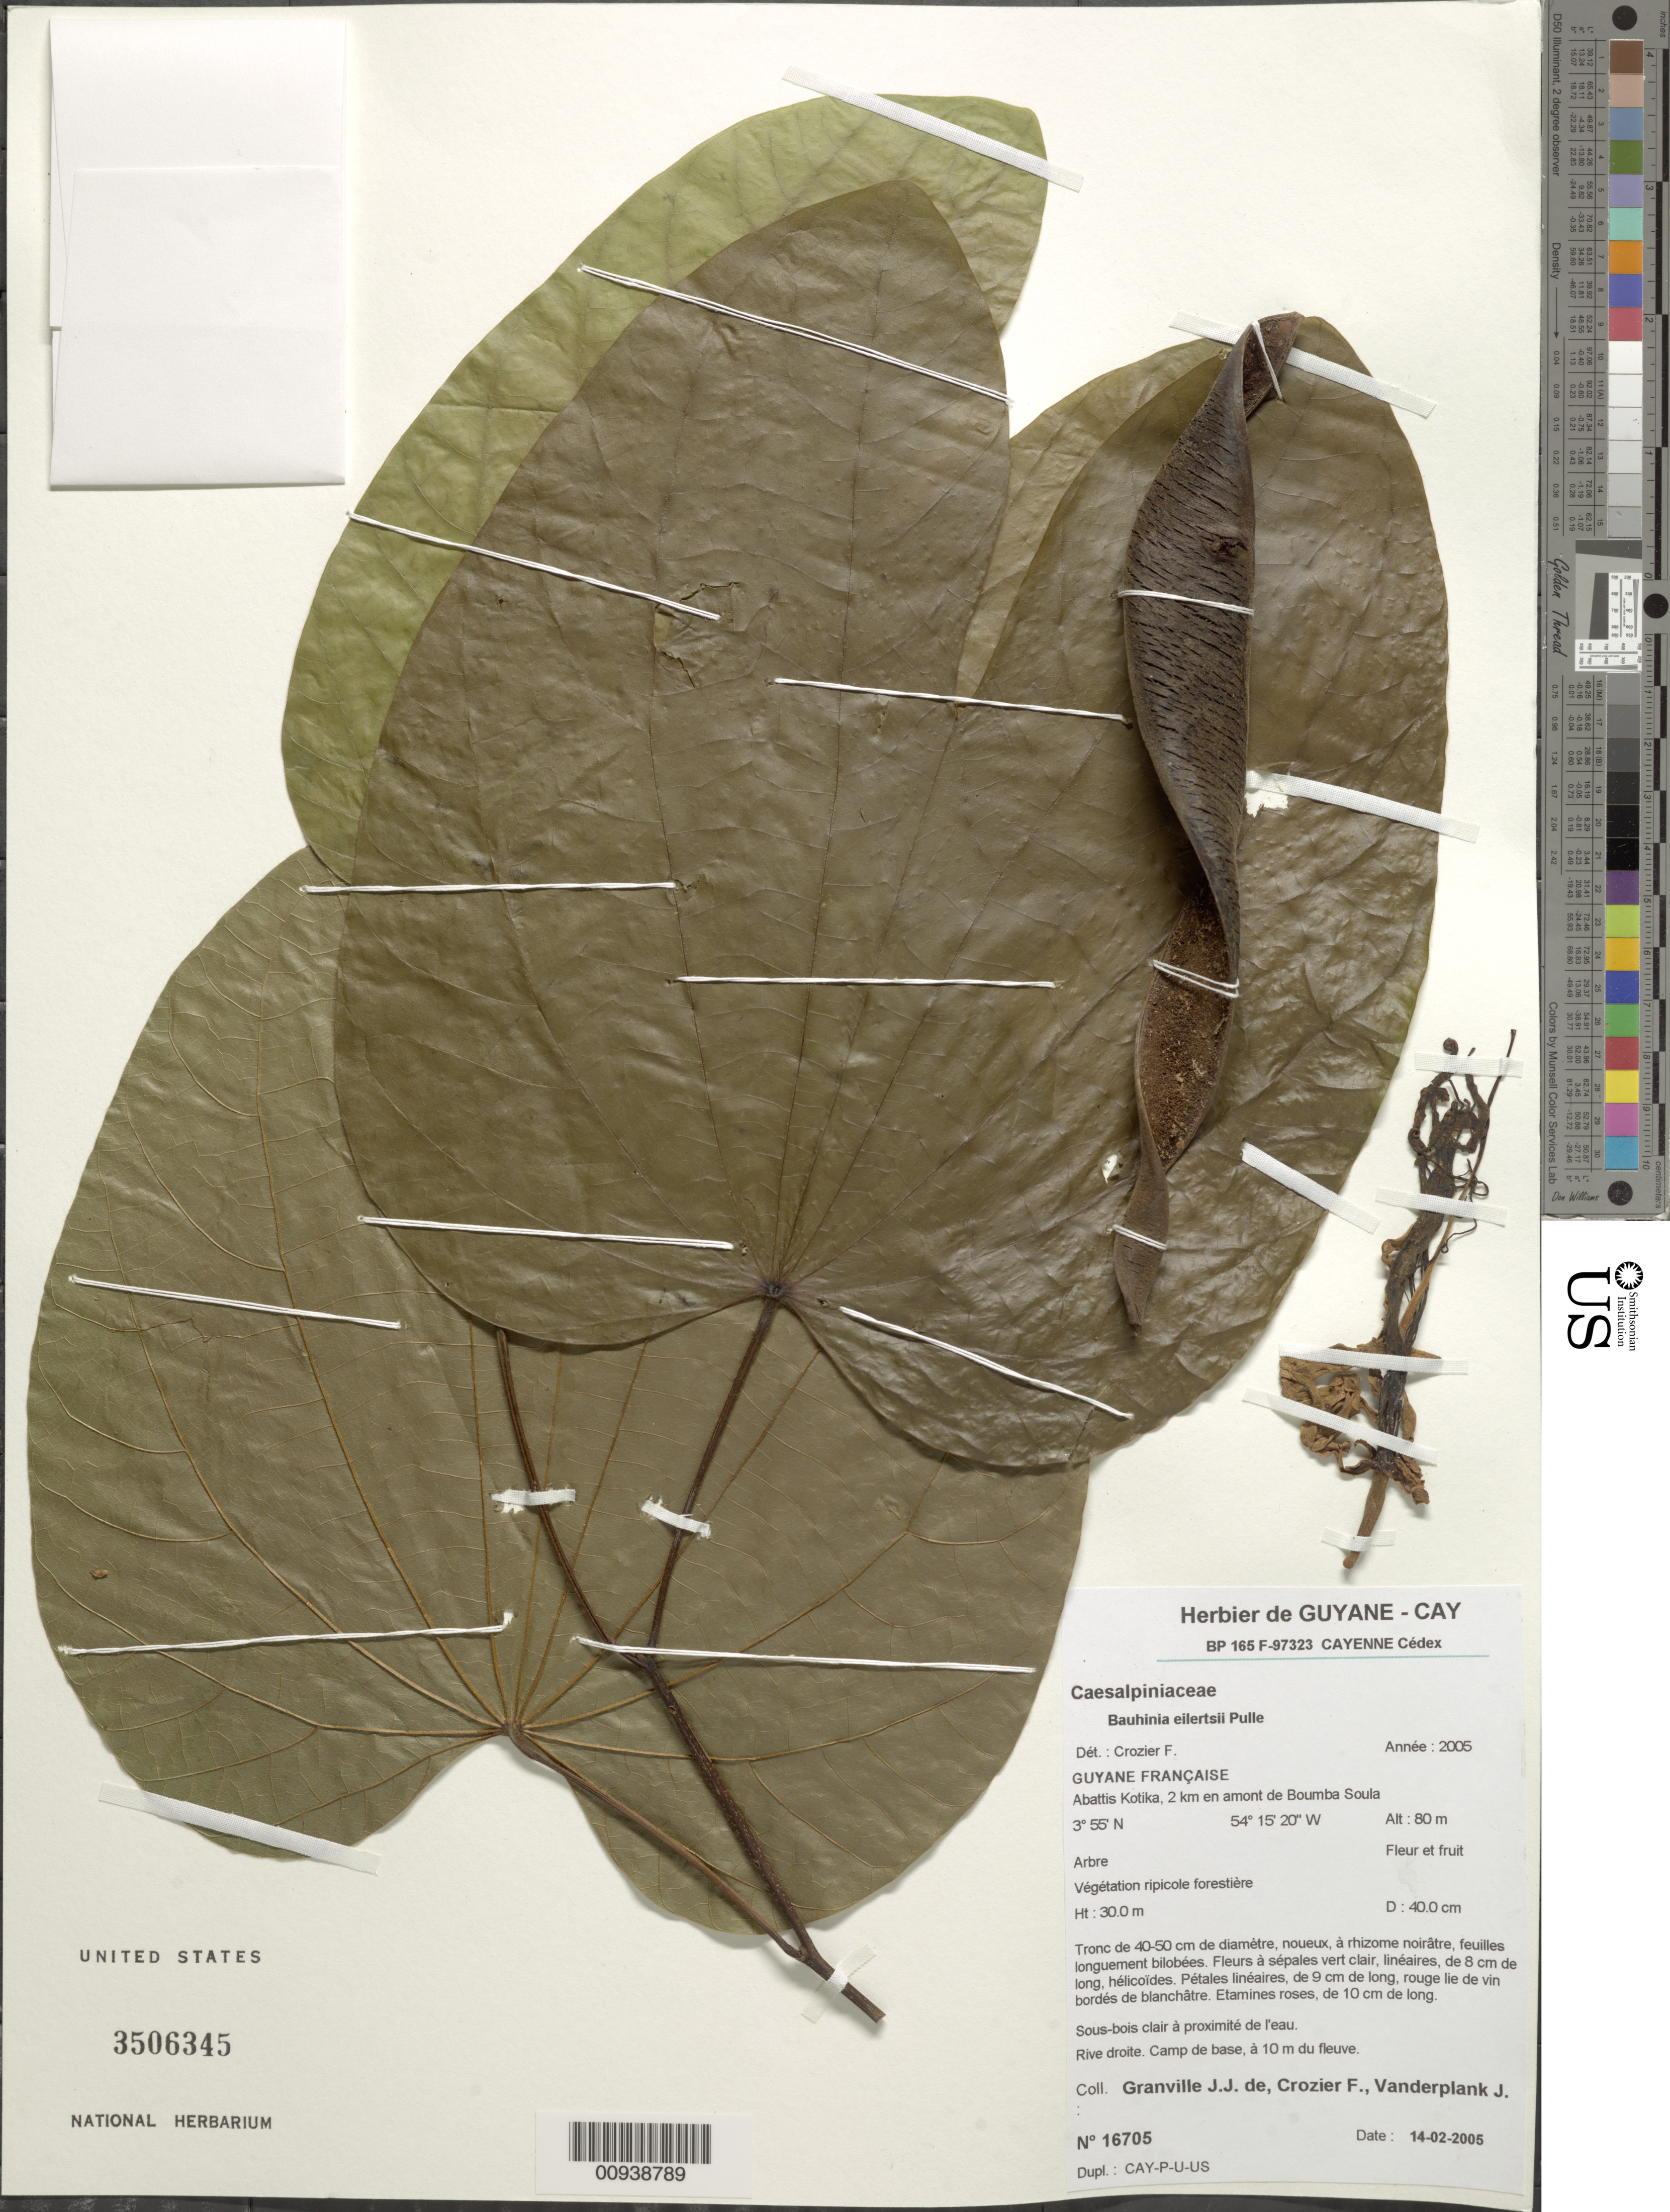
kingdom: Plantae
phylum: Tracheophyta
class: Magnoliopsida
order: Fabales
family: Fabaceae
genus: Bauhinia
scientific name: Bauhinia eilertsii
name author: Pulle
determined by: Crozier, F.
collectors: J.-J. de Granville, F. Crozier & J. Vanderplank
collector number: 16705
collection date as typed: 14-Feb-05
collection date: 2005-02-14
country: French Guiana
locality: Abattis Kotika, 2 km en amont de Boumba Soula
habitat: Végétation ripicole forestière, rive droite, camp de base, 10 m du fleuve; sous bois clair à proximité d'leau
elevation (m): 80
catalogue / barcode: US 3506345